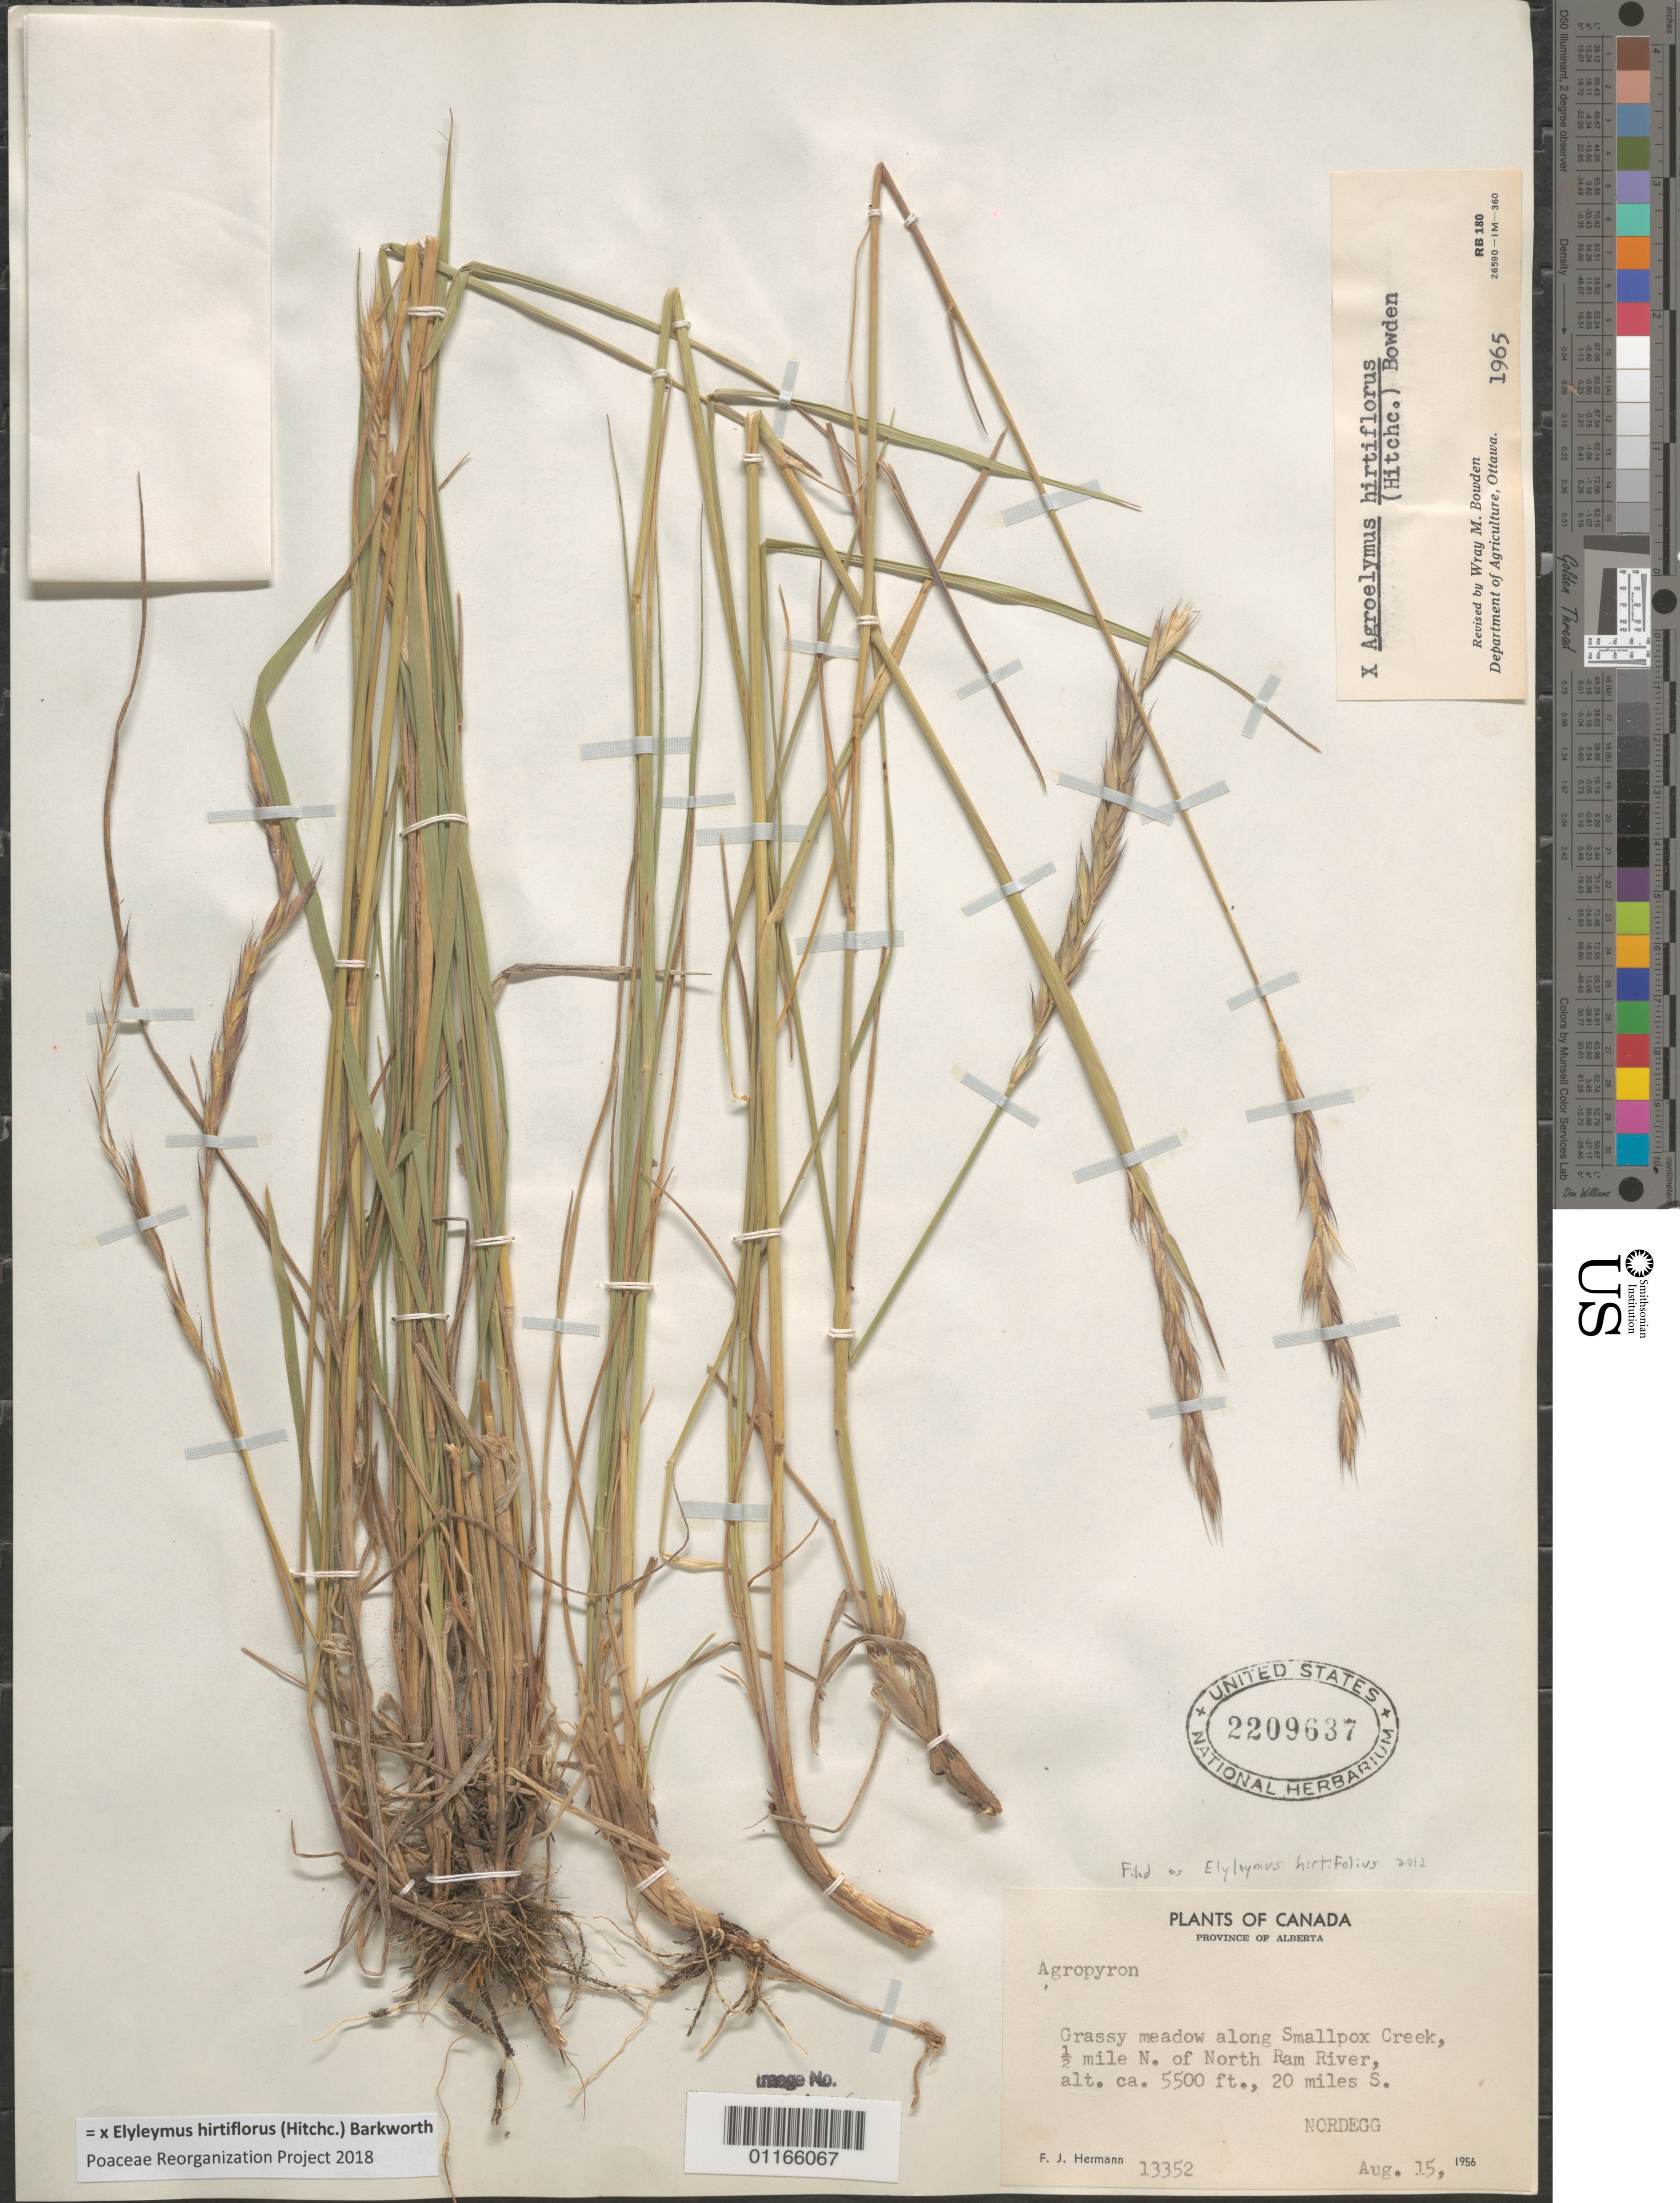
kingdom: Plantae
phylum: Tracheophyta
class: Liliopsida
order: Poales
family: Poaceae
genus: Elyleymus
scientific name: x Elyleymus hirtiflorus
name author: (Hitchc.) Barkworth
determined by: Poaceae Reorganization Project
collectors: F. J. Hermann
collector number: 13352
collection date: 1956-08-15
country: Canada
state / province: Alberta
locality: Along Smallpox Creek, 0.5 mile N. of North Ram River, 20 miles S. Nordegg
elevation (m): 1676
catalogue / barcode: US 2209637